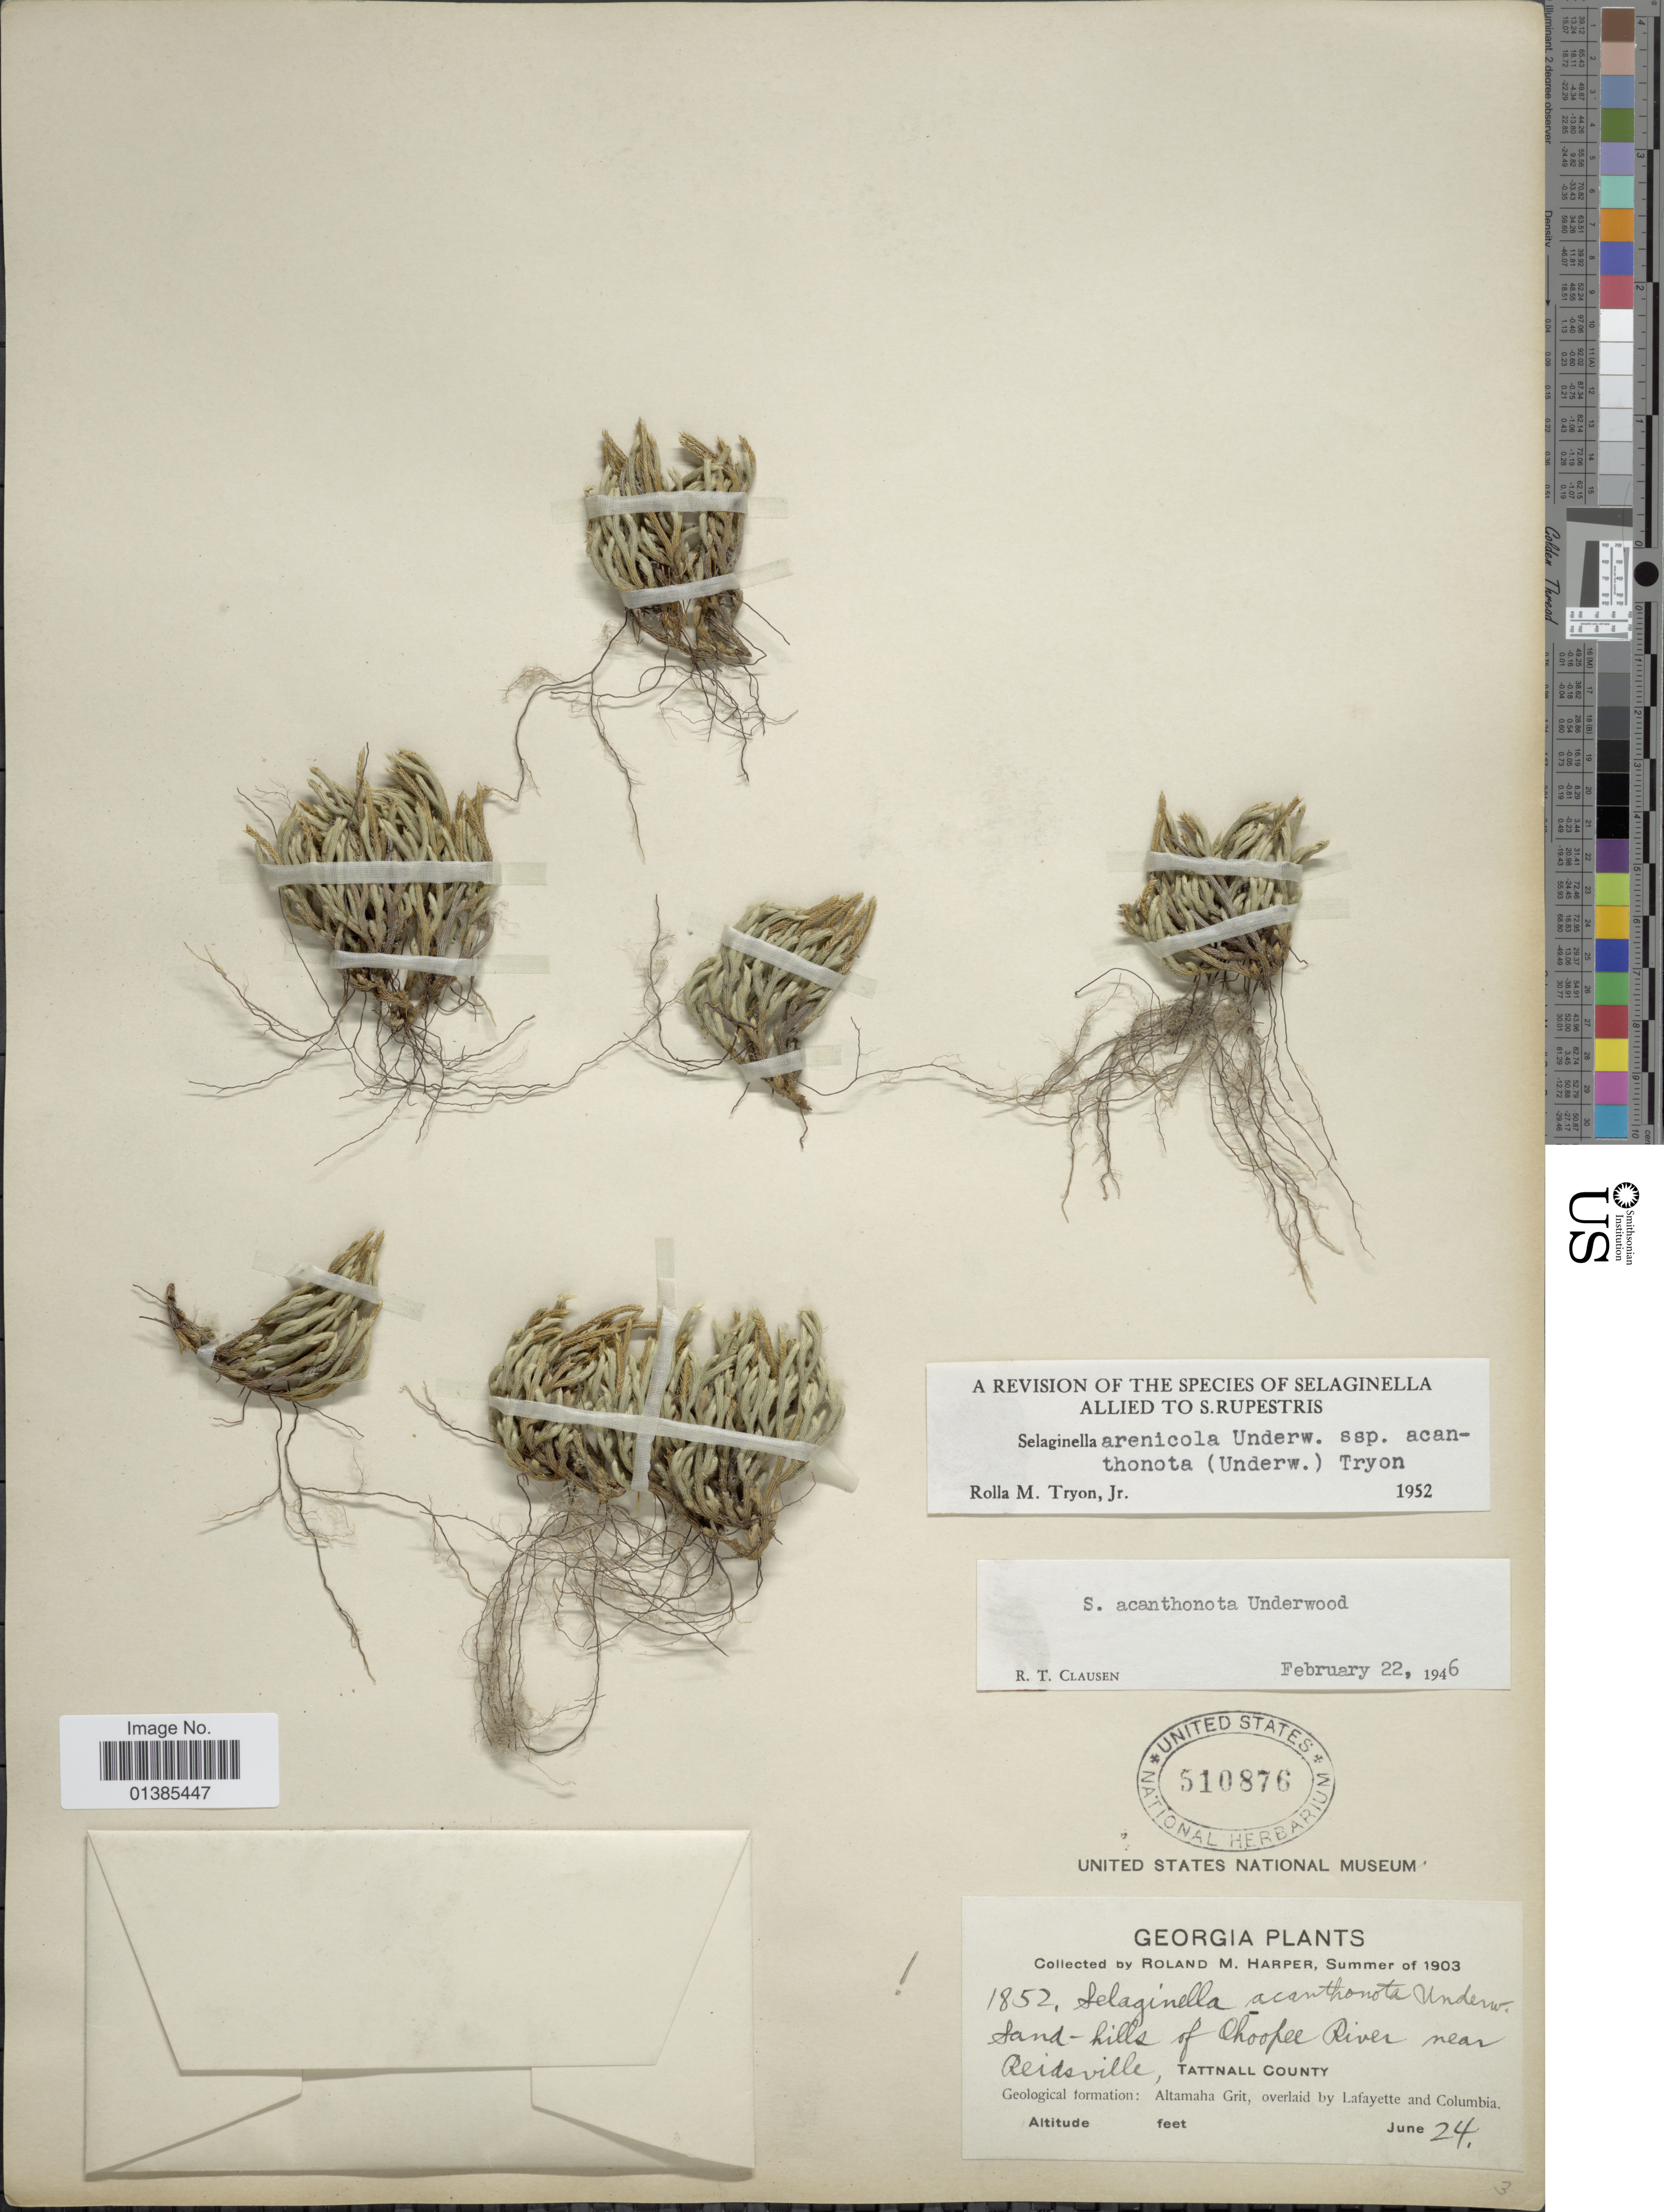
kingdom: Plantae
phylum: Tracheophyta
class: Lycopodiopsida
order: Selaginellales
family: Selaginellaceae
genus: Selaginella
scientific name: Selaginella arenicola subsp. acanthonota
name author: (Underw.) R.M. Tryon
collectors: R. M. Harper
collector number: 1852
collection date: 1903-06-24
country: United States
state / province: Georgia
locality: Sand-hills of Ohoopee River near Reidsville, Tattnall County. Geological formation: Altamaha Grit, overlaid by Lafayette and Columbia.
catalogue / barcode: US 510876